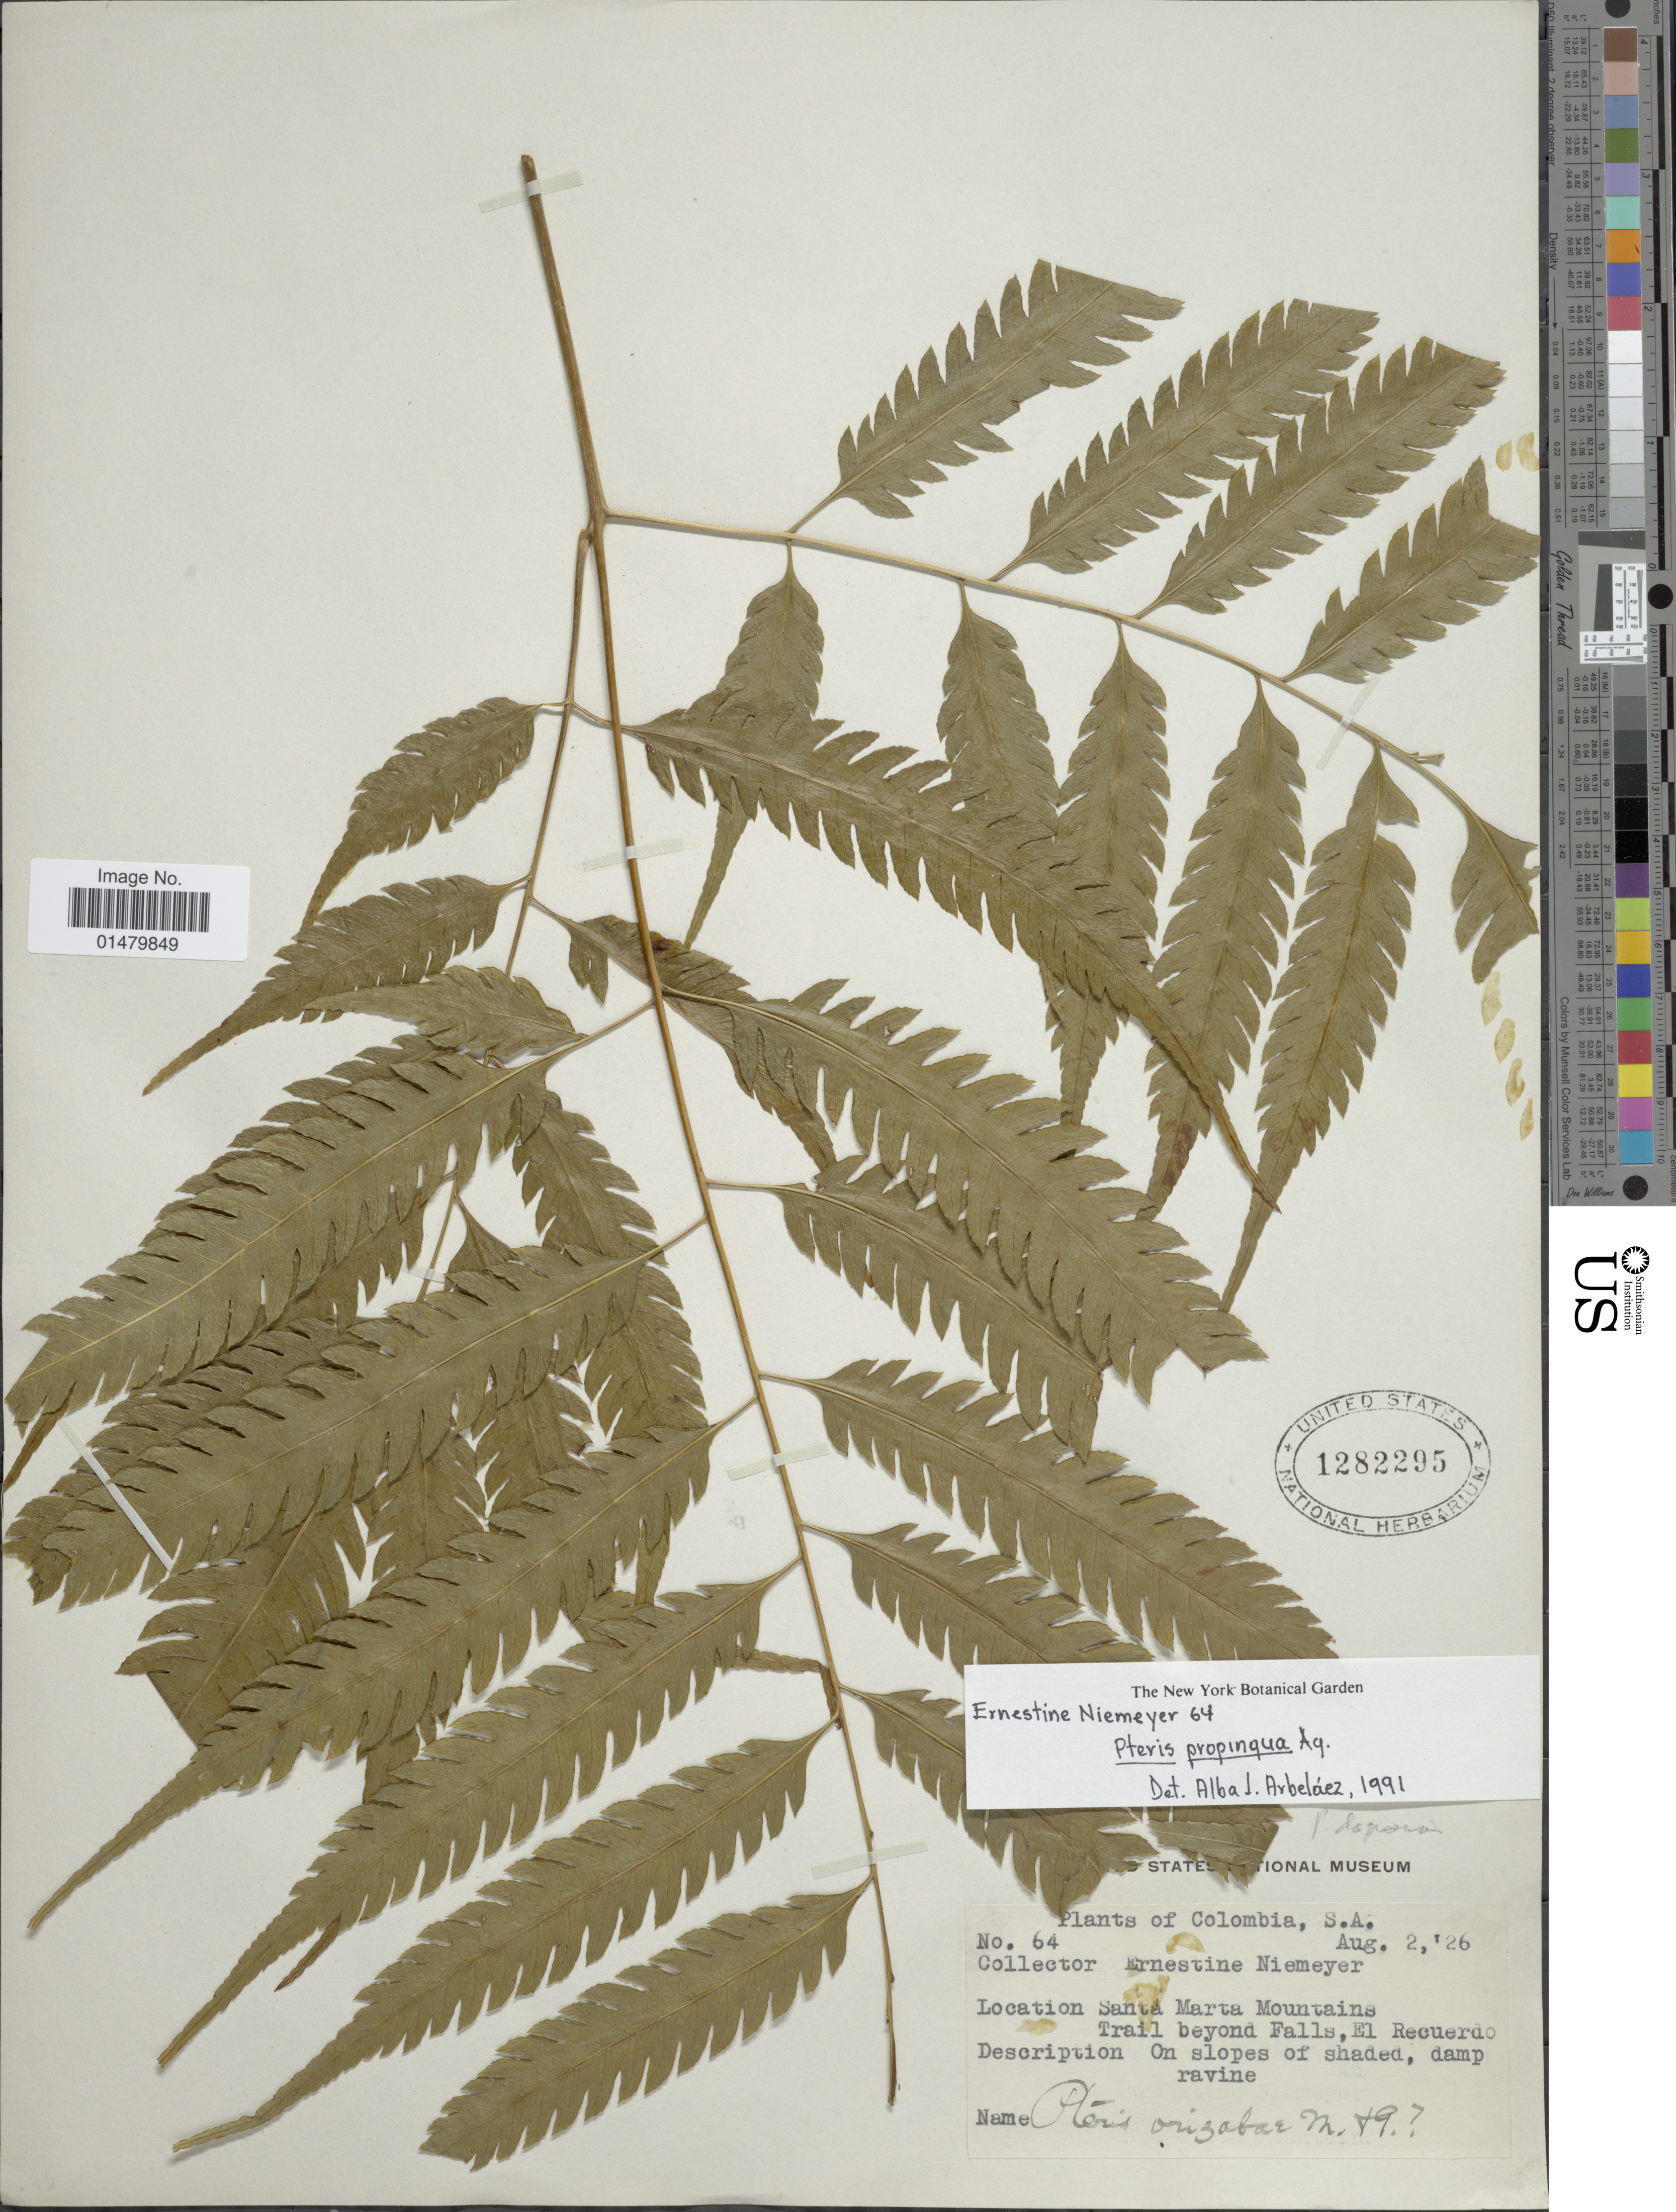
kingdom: Plantae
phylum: Tracheophyta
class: Polypodiopsida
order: Polypodiales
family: Pteridaceae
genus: Pteris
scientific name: Pteris propinqua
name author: J. Agardh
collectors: E. H. Niemeyer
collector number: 64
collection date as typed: Transcribed d/m/y: 2/8/26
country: Colombia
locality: Santa Marta Mountains. Trail beyond Falls, El Recuerdo. S.A.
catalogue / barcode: US 1282295